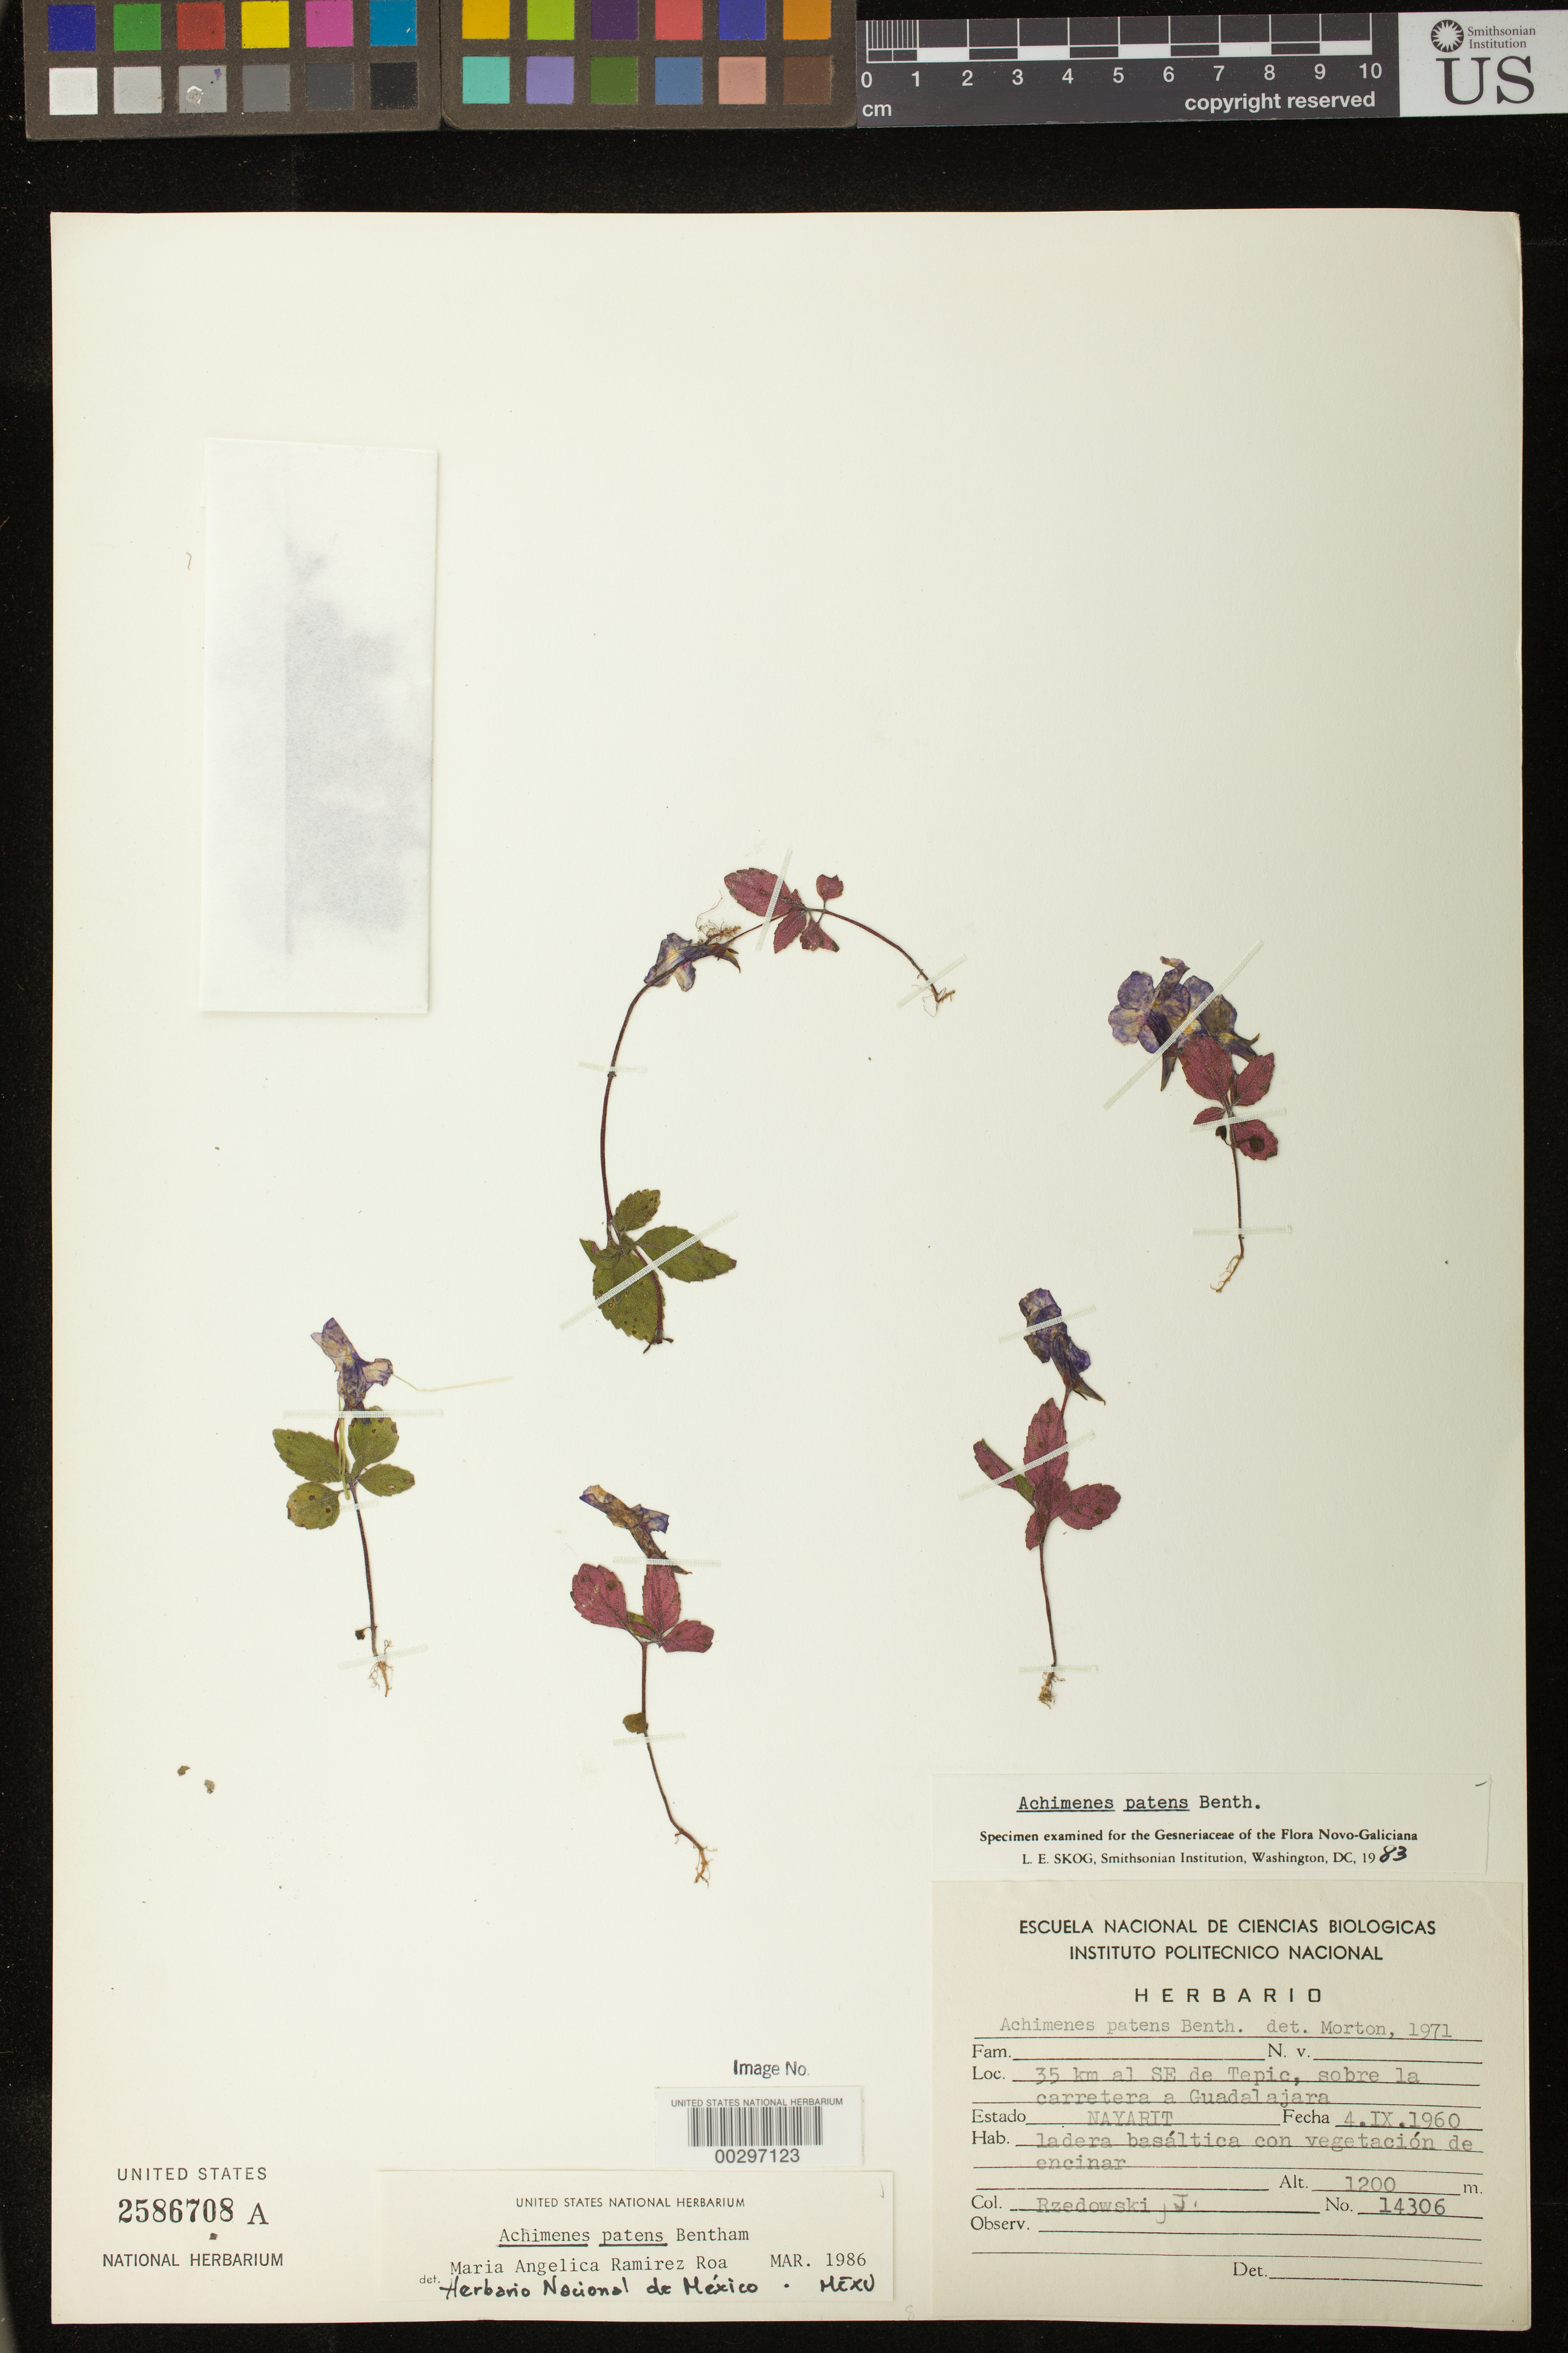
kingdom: Plantae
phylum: Tracheophyta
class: Magnoliopsida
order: Lamiales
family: Gesneriaceae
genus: Achimenes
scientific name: Achimenes patens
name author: Benth.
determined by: Skog, Laurence E.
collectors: J. Rzedowski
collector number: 14306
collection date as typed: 04 Sep 1960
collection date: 1960-09-04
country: Mexico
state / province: Nayarit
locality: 35 km al SE de Tepic, sobre la carretera a Guadalajara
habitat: Ladera basáltica con vegetación de encinar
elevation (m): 1200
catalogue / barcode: US 2586708A